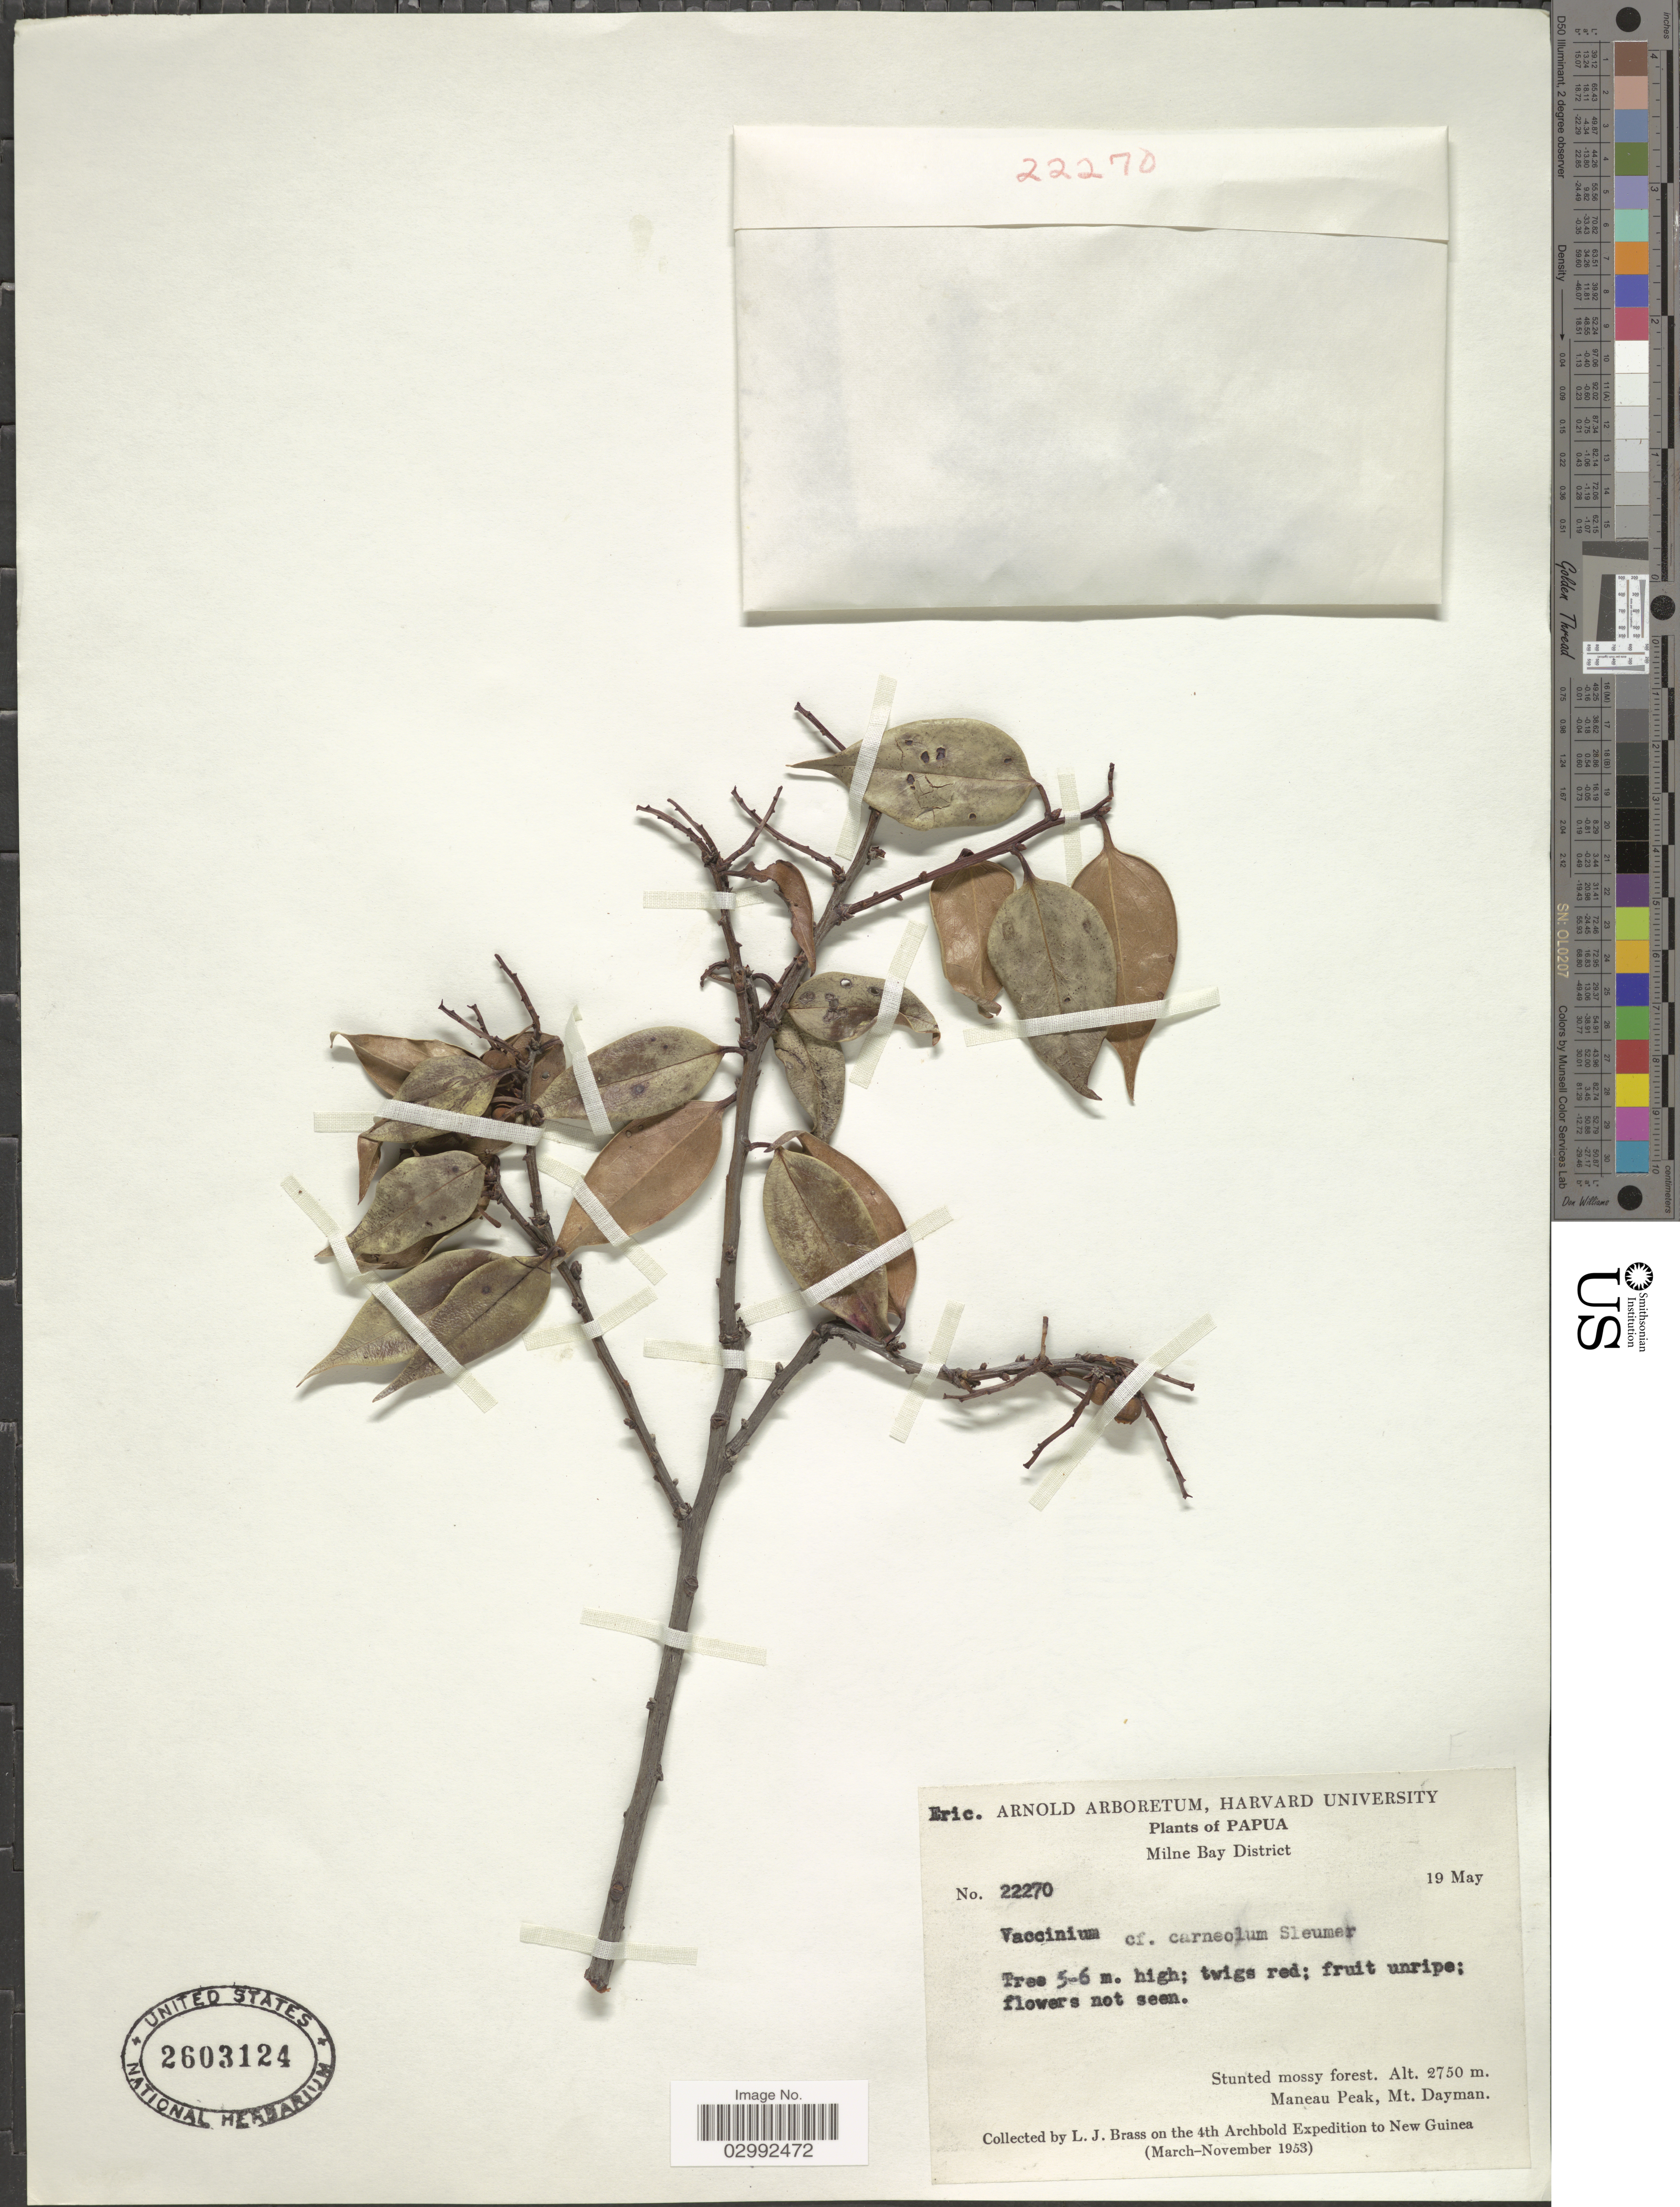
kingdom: Plantae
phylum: Tracheophyta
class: Magnoliopsida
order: Ericales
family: Ericaceae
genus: Vaccinium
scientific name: Vaccinium carneolum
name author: Sleumer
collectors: L. J. Brass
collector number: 22270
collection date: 1953-05-19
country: Papua New Guinea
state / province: Milne Bay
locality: Papua, Milne Bay District, Stunted mossy forest, Maneau Peak, Mt. Dayman.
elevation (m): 2750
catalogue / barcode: US 2603124